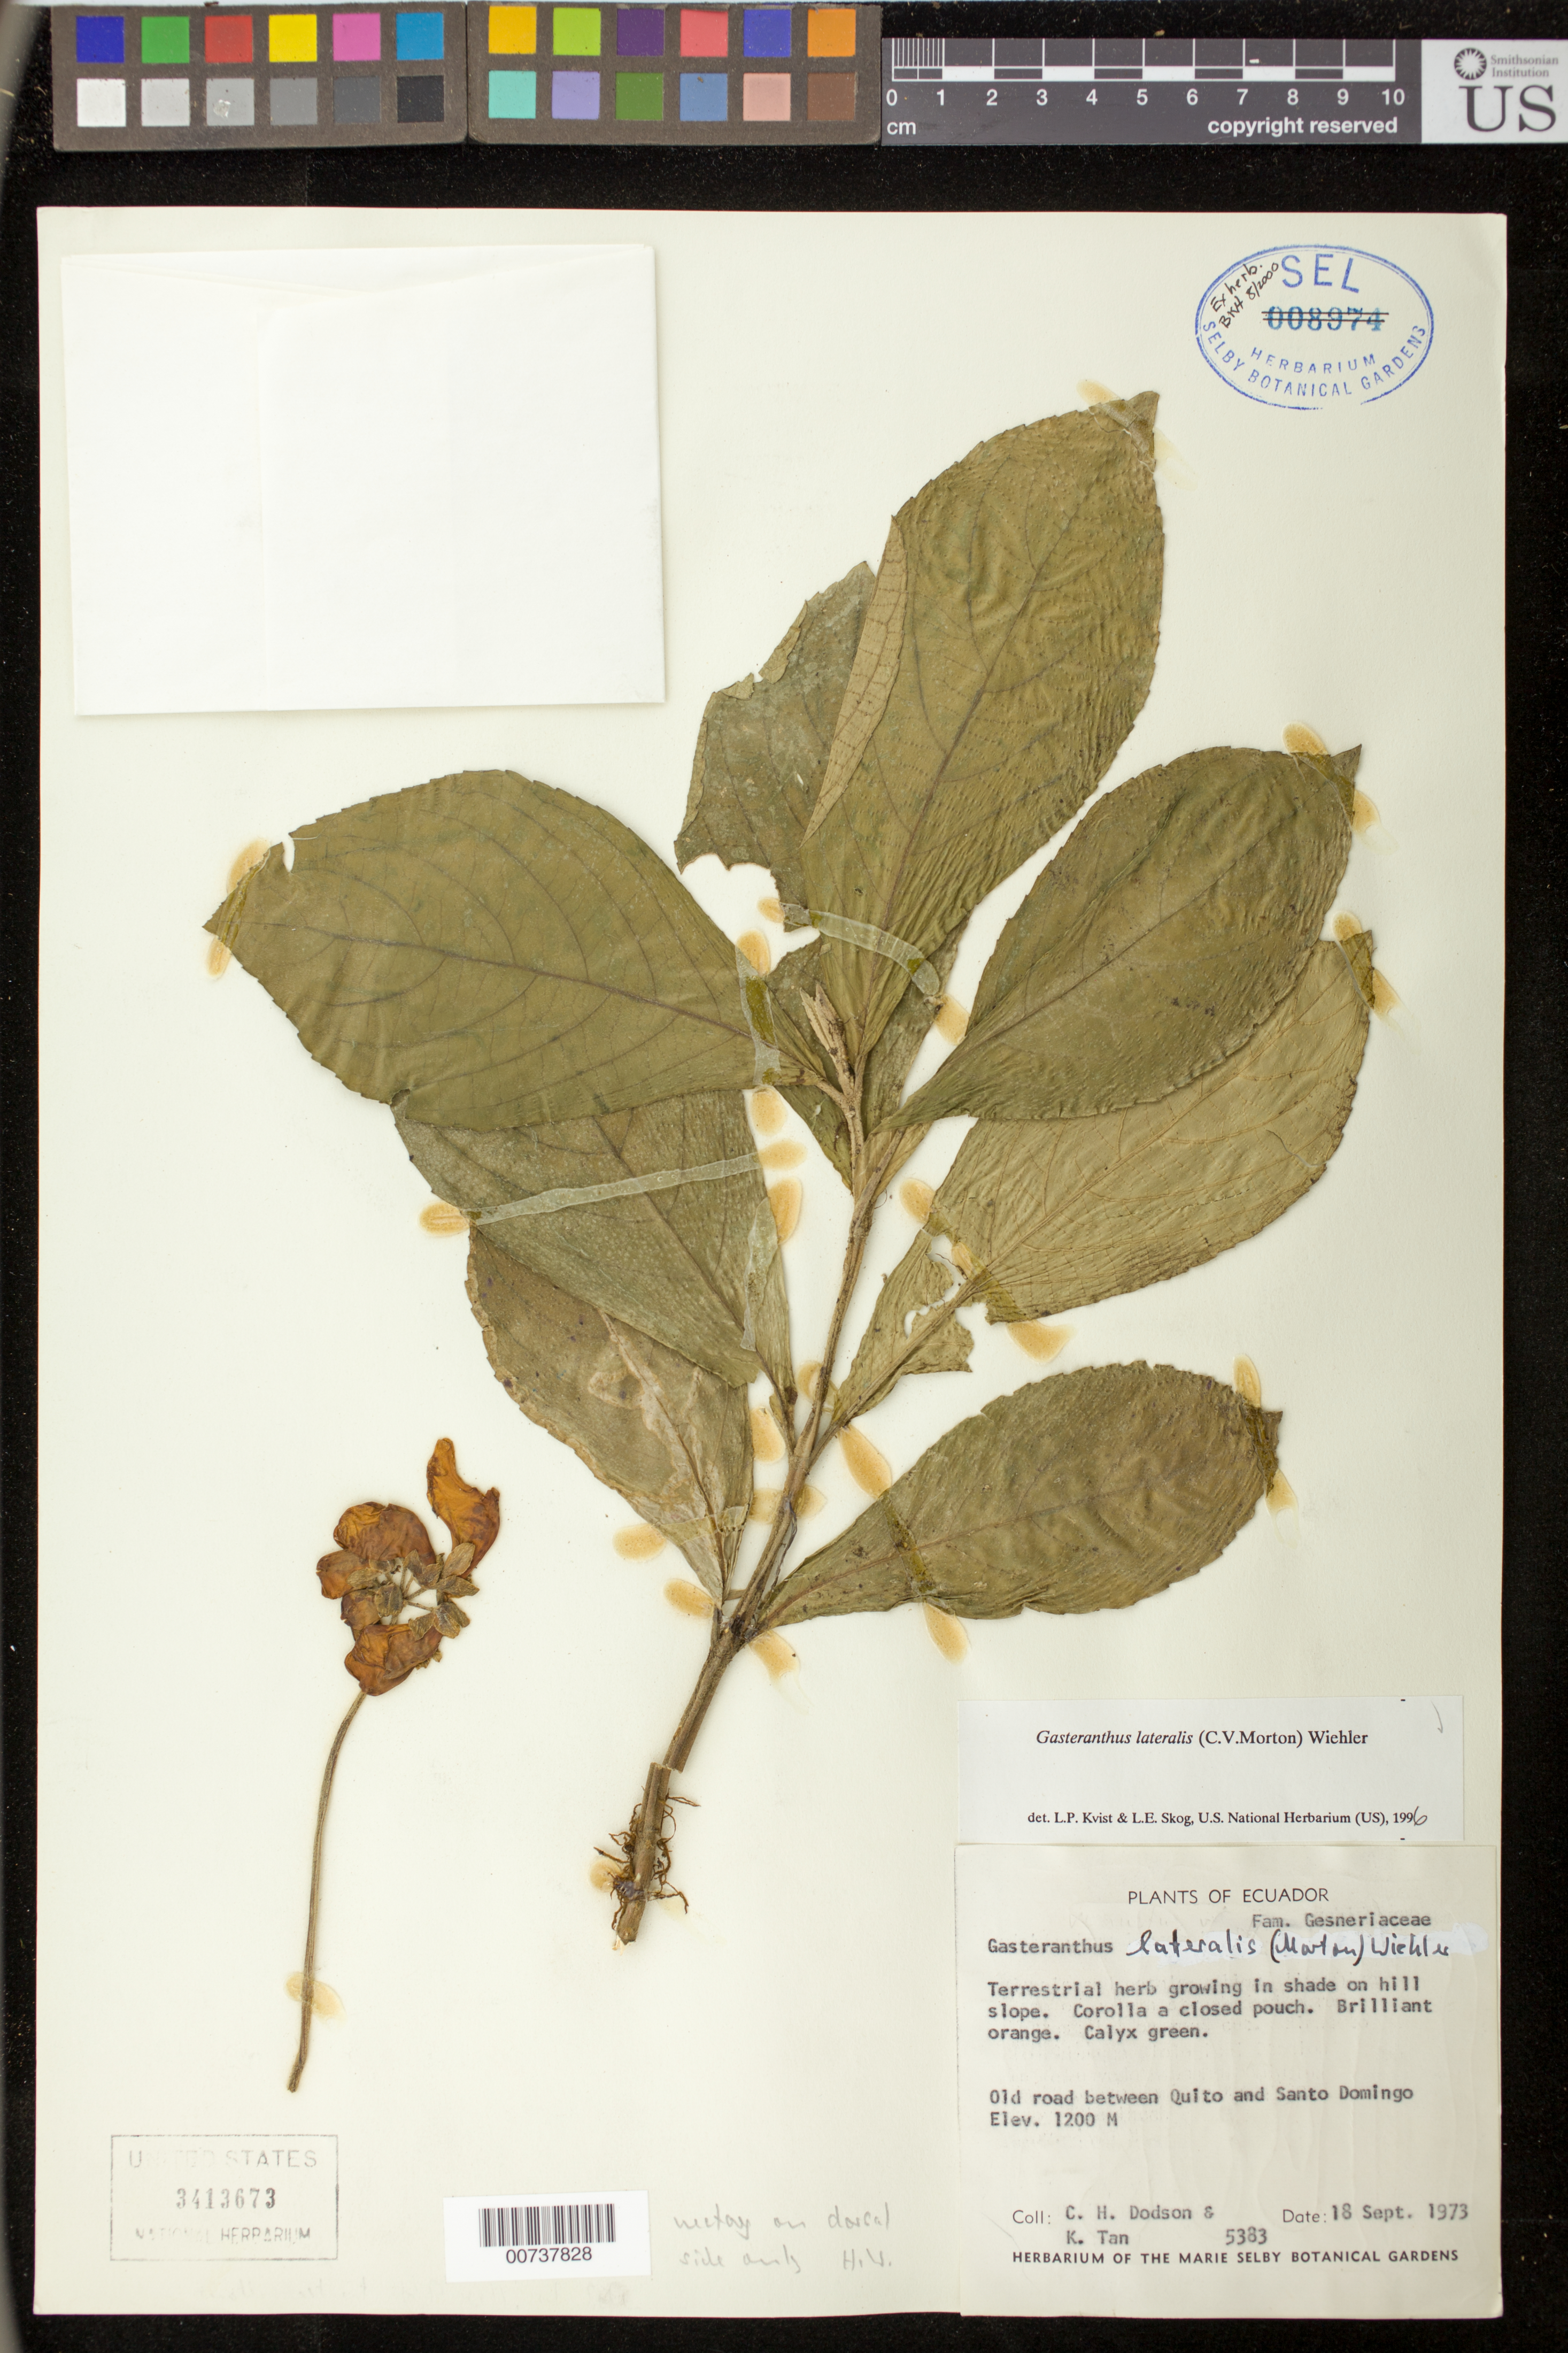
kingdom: Plantae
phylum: Tracheophyta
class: Magnoliopsida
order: Lamiales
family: Gesneriaceae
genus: Gasteranthus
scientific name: Gasteranthus lateralis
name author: (C.V. Morton) Wiehler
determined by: Skog, Laurence E.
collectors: C. H. Dodson & K. Tan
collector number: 5383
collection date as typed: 18 Sep 1973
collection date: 1973-09-18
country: Ecuador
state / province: Pichincha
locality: Old road between Quito and Santo Domingo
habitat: Growing in shade on hill slope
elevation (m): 1200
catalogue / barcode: US 3413673